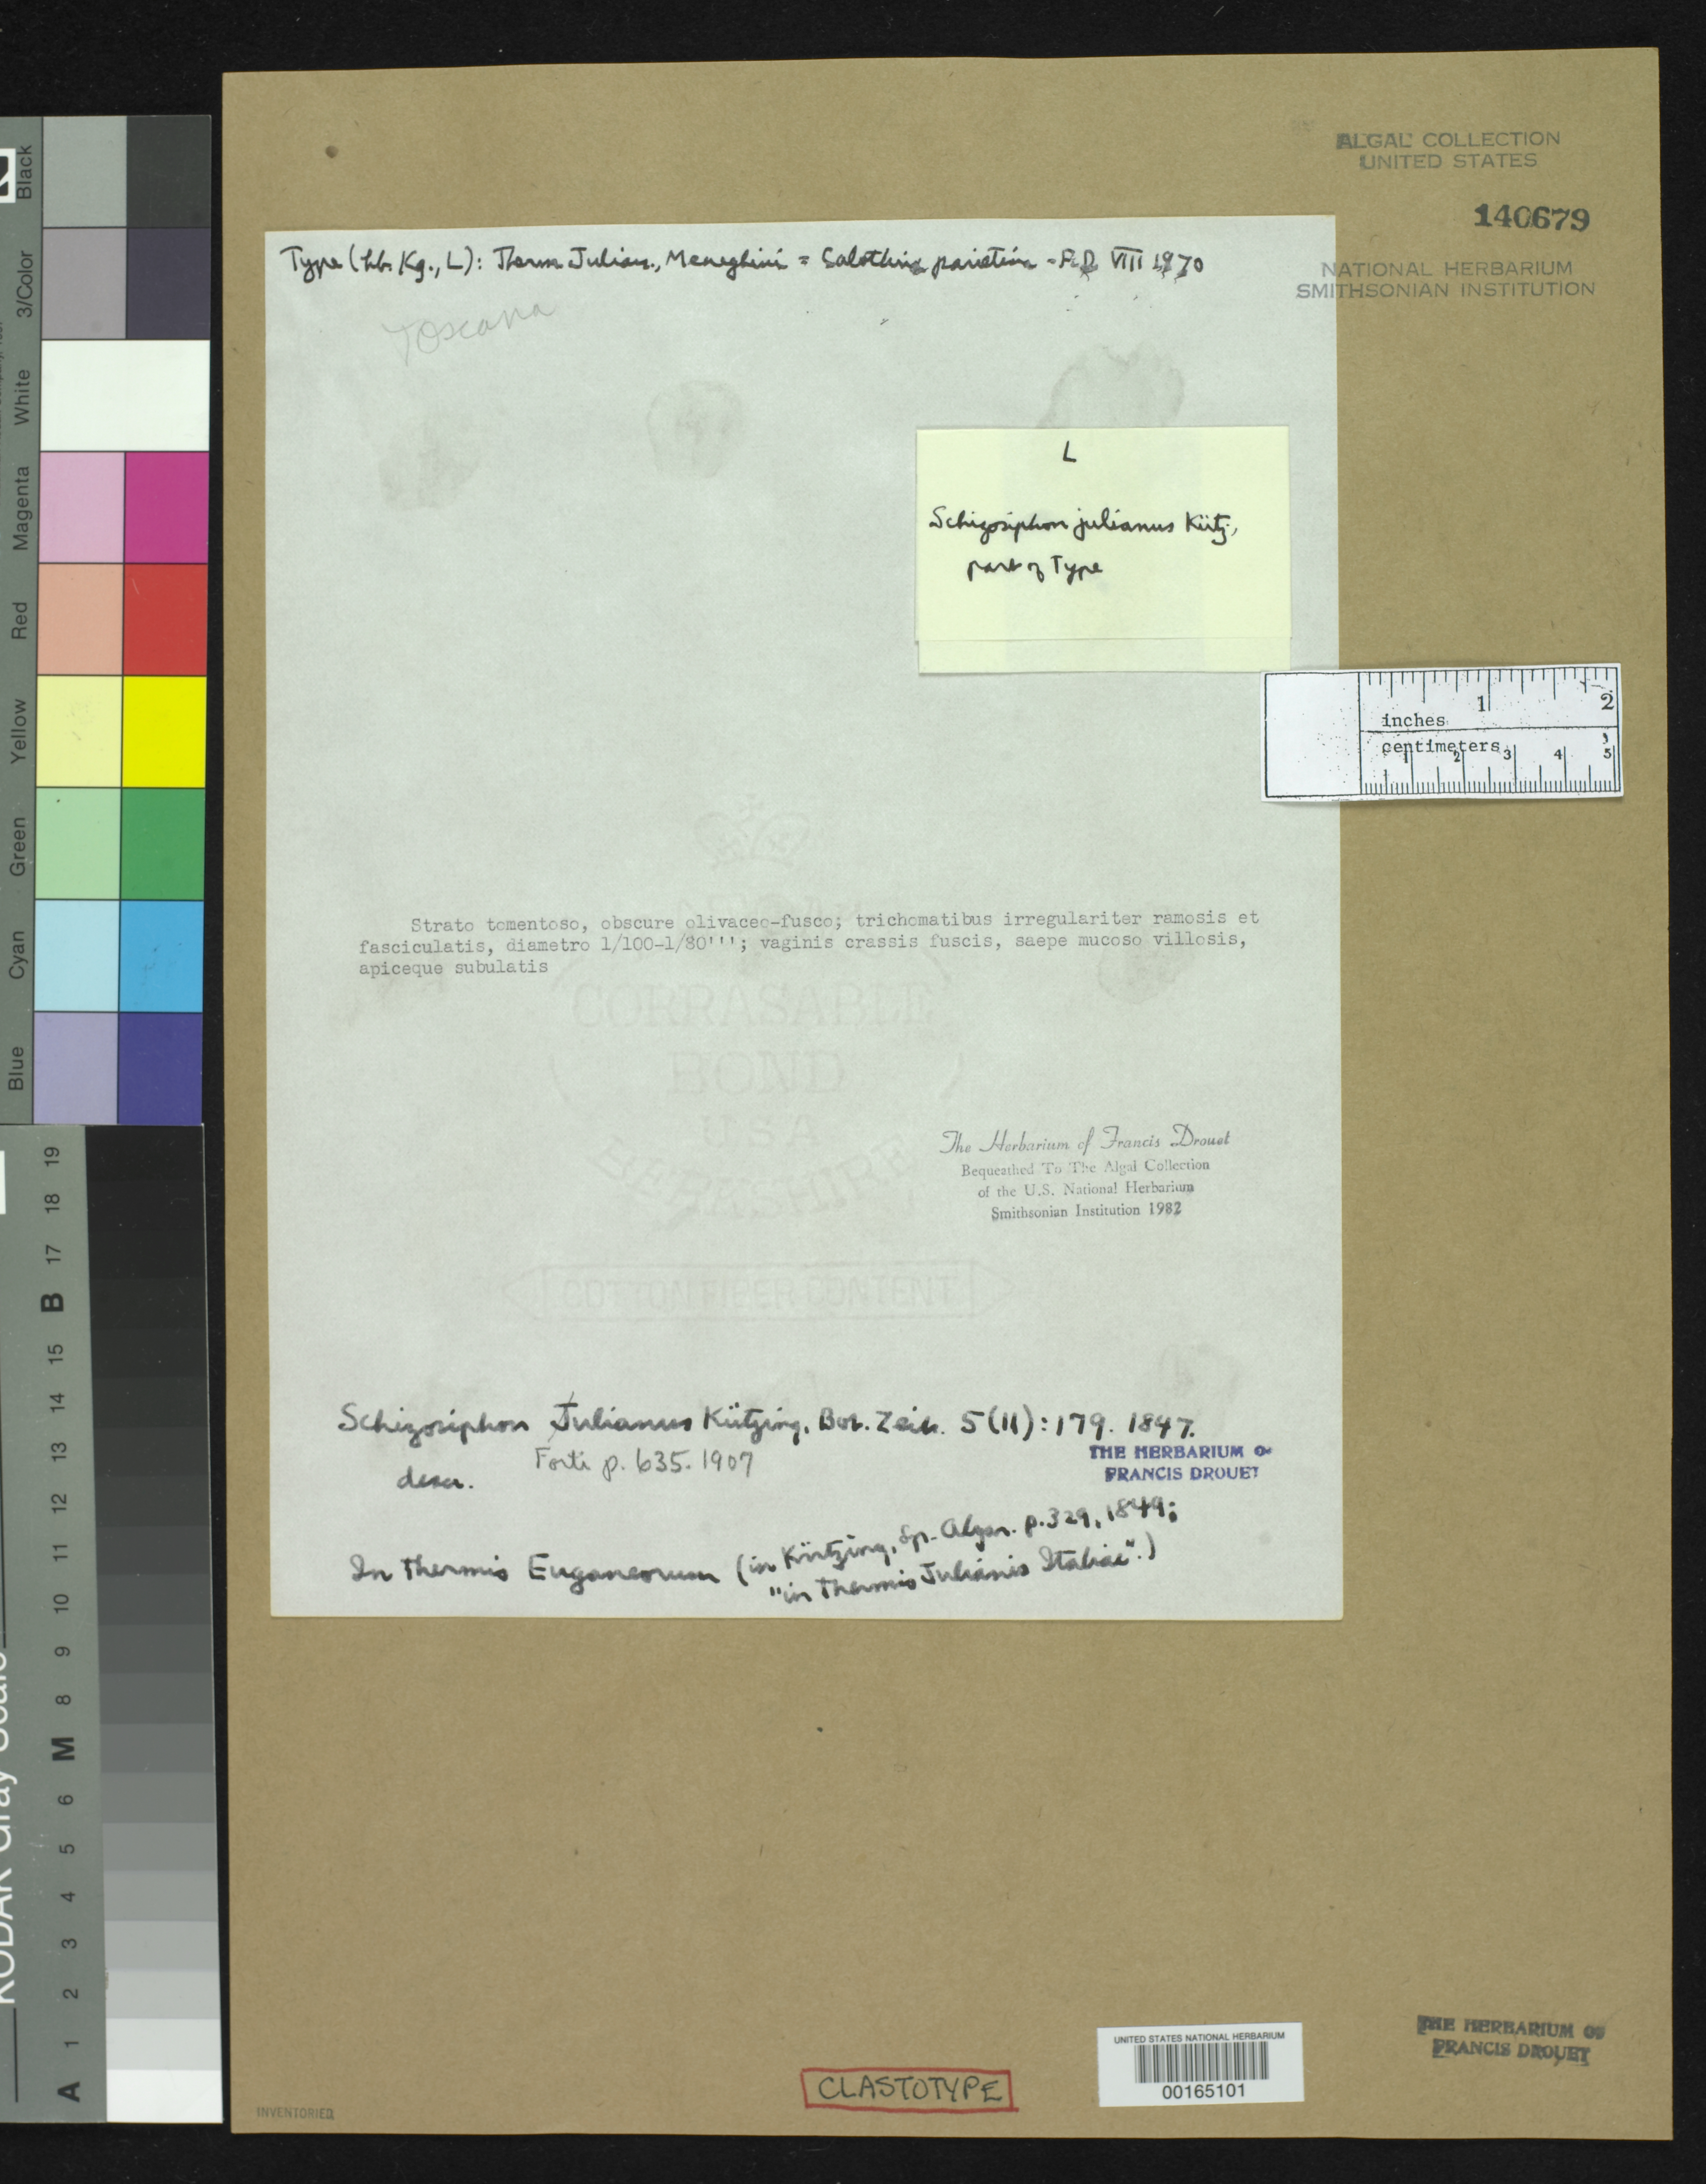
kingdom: Bacteria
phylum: Cyanobacteria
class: Cyanobacteriia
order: Cyanobacteriales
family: Nostocaceae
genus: Schizosiphon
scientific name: Schizosiphon julianus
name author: Kütz.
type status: Clastotype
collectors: G. G. Meneghini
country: Italy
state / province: Tuscany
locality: San Giuliano Terme (Therm. Julian.).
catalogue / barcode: US 140679